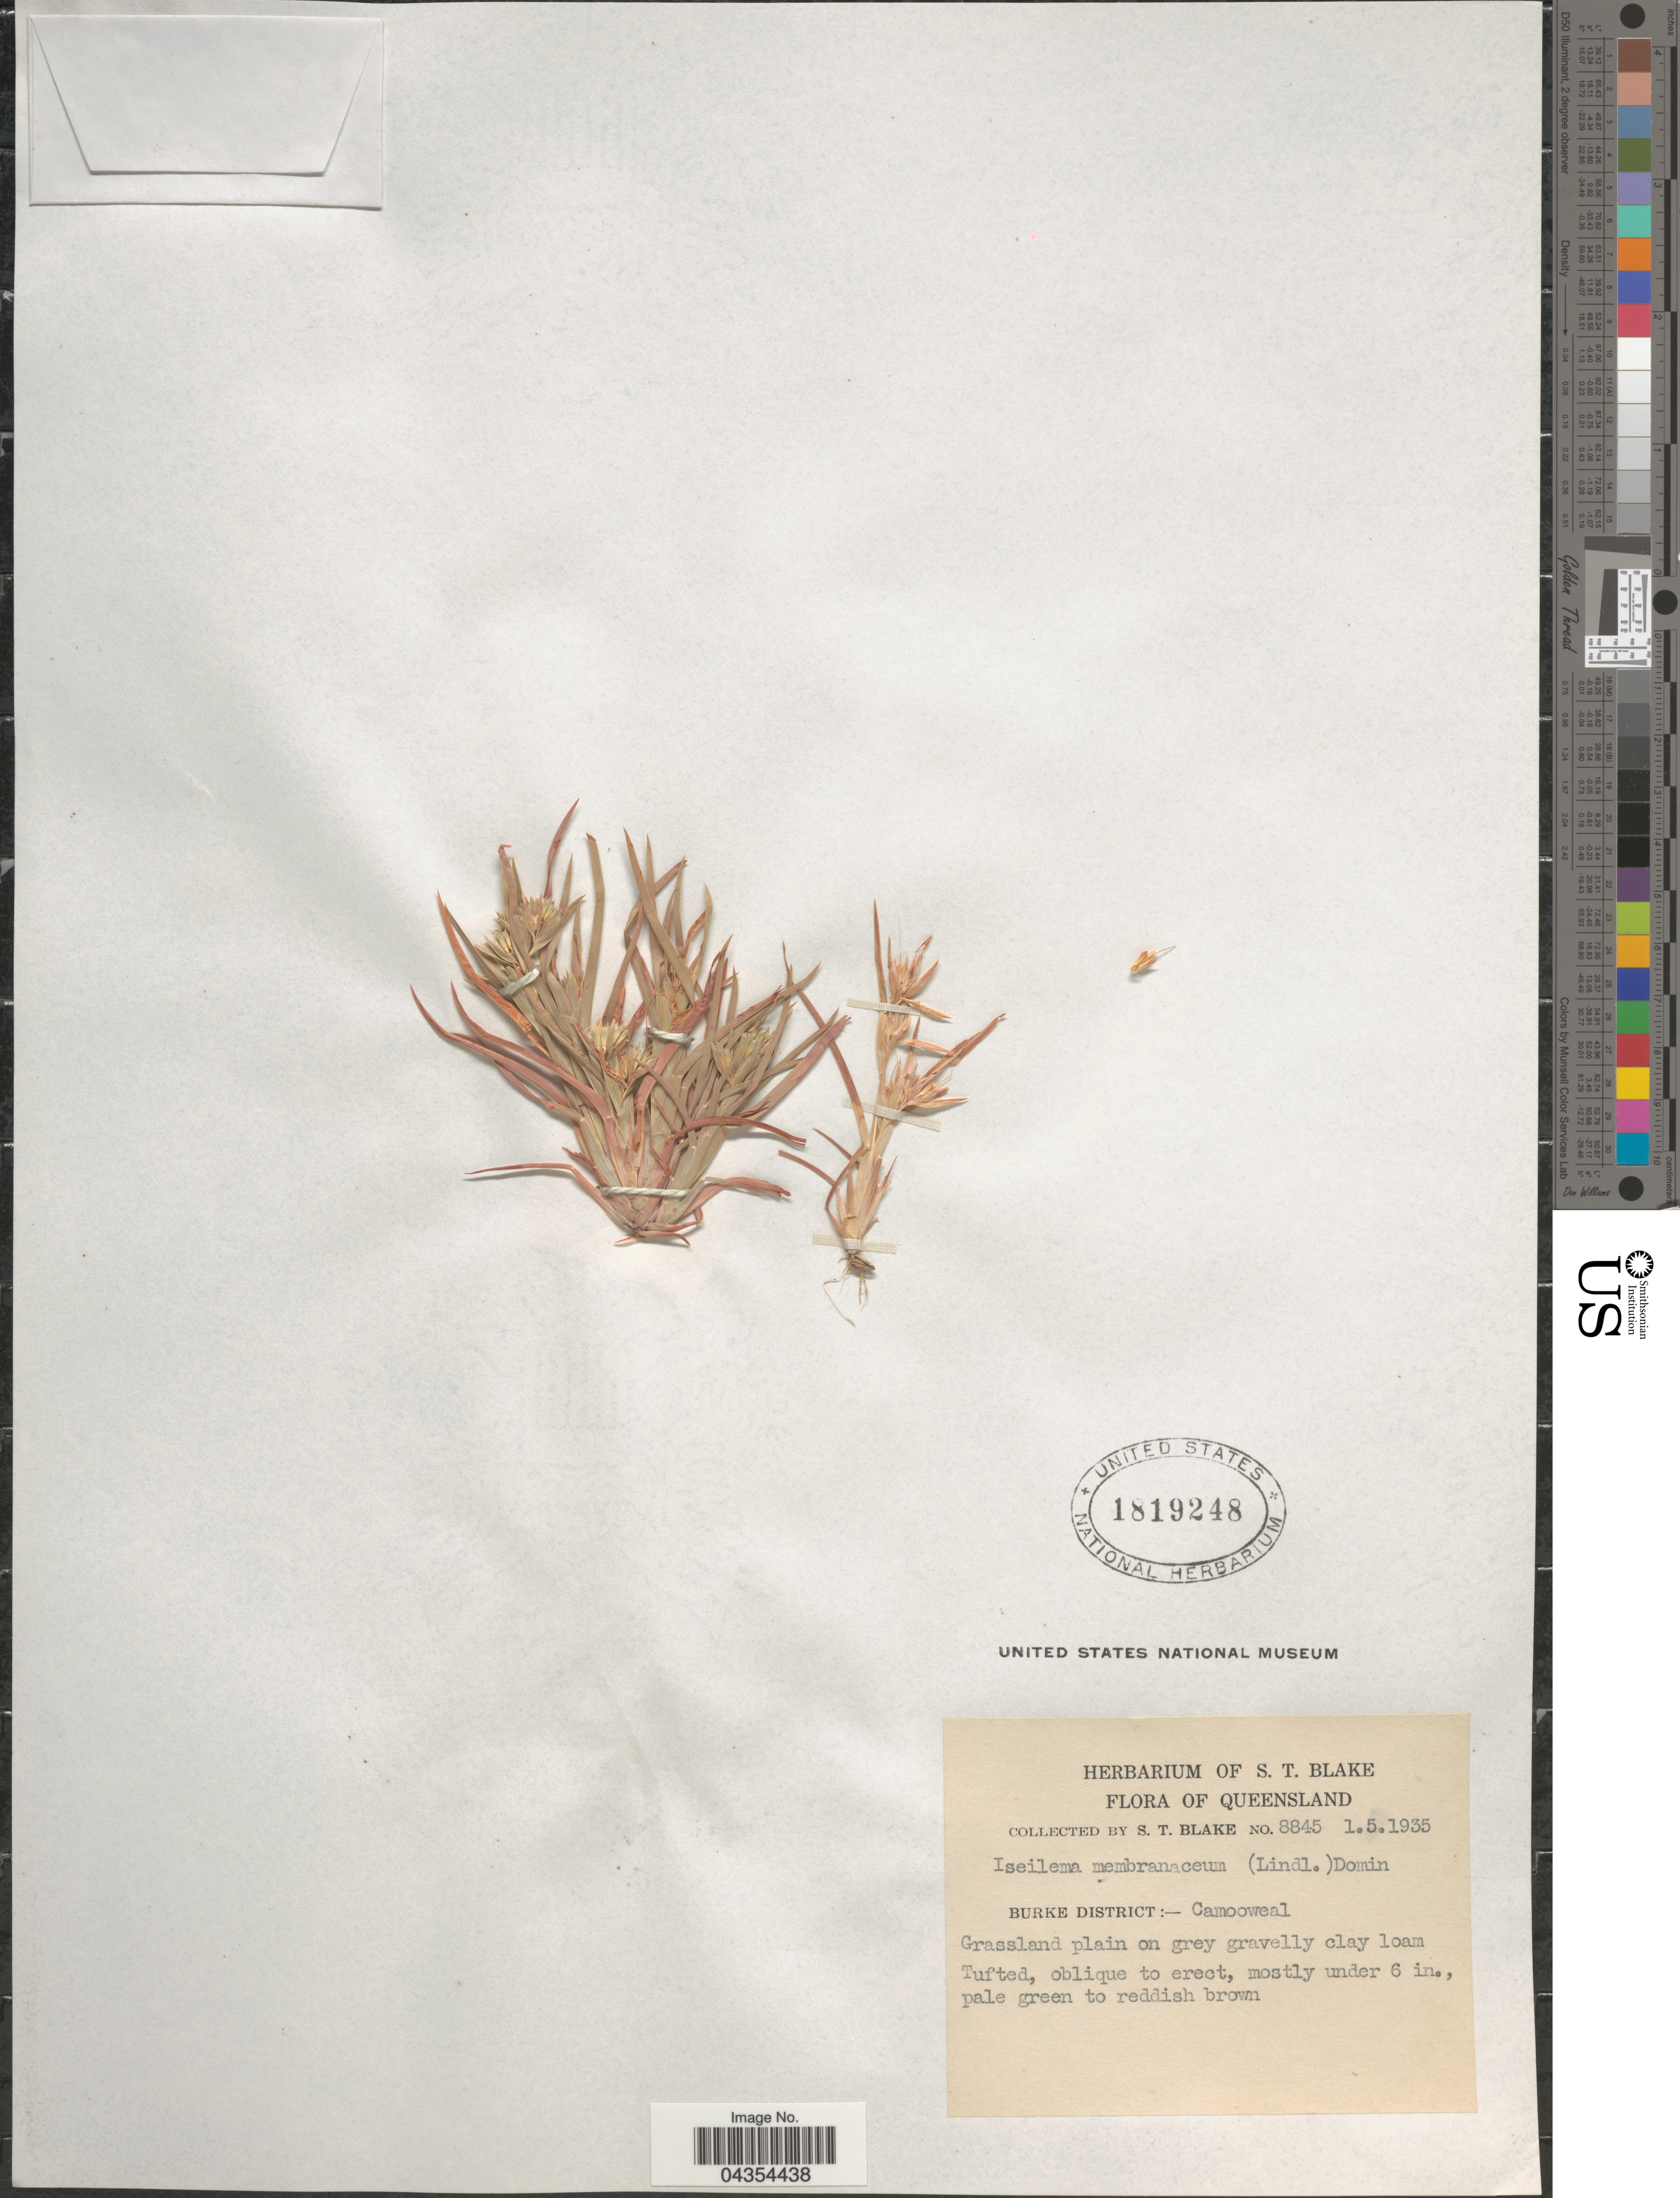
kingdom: Plantae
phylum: Tracheophyta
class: Liliopsida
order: Poales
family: Poaceae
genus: Iseilema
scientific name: Iseilema membranaceum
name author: (Lindl.) Domin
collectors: S. T. Blake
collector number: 8845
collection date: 1935-05-01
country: Australia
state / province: Queensland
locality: Burke District:-Camooweal.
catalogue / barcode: US 1819248